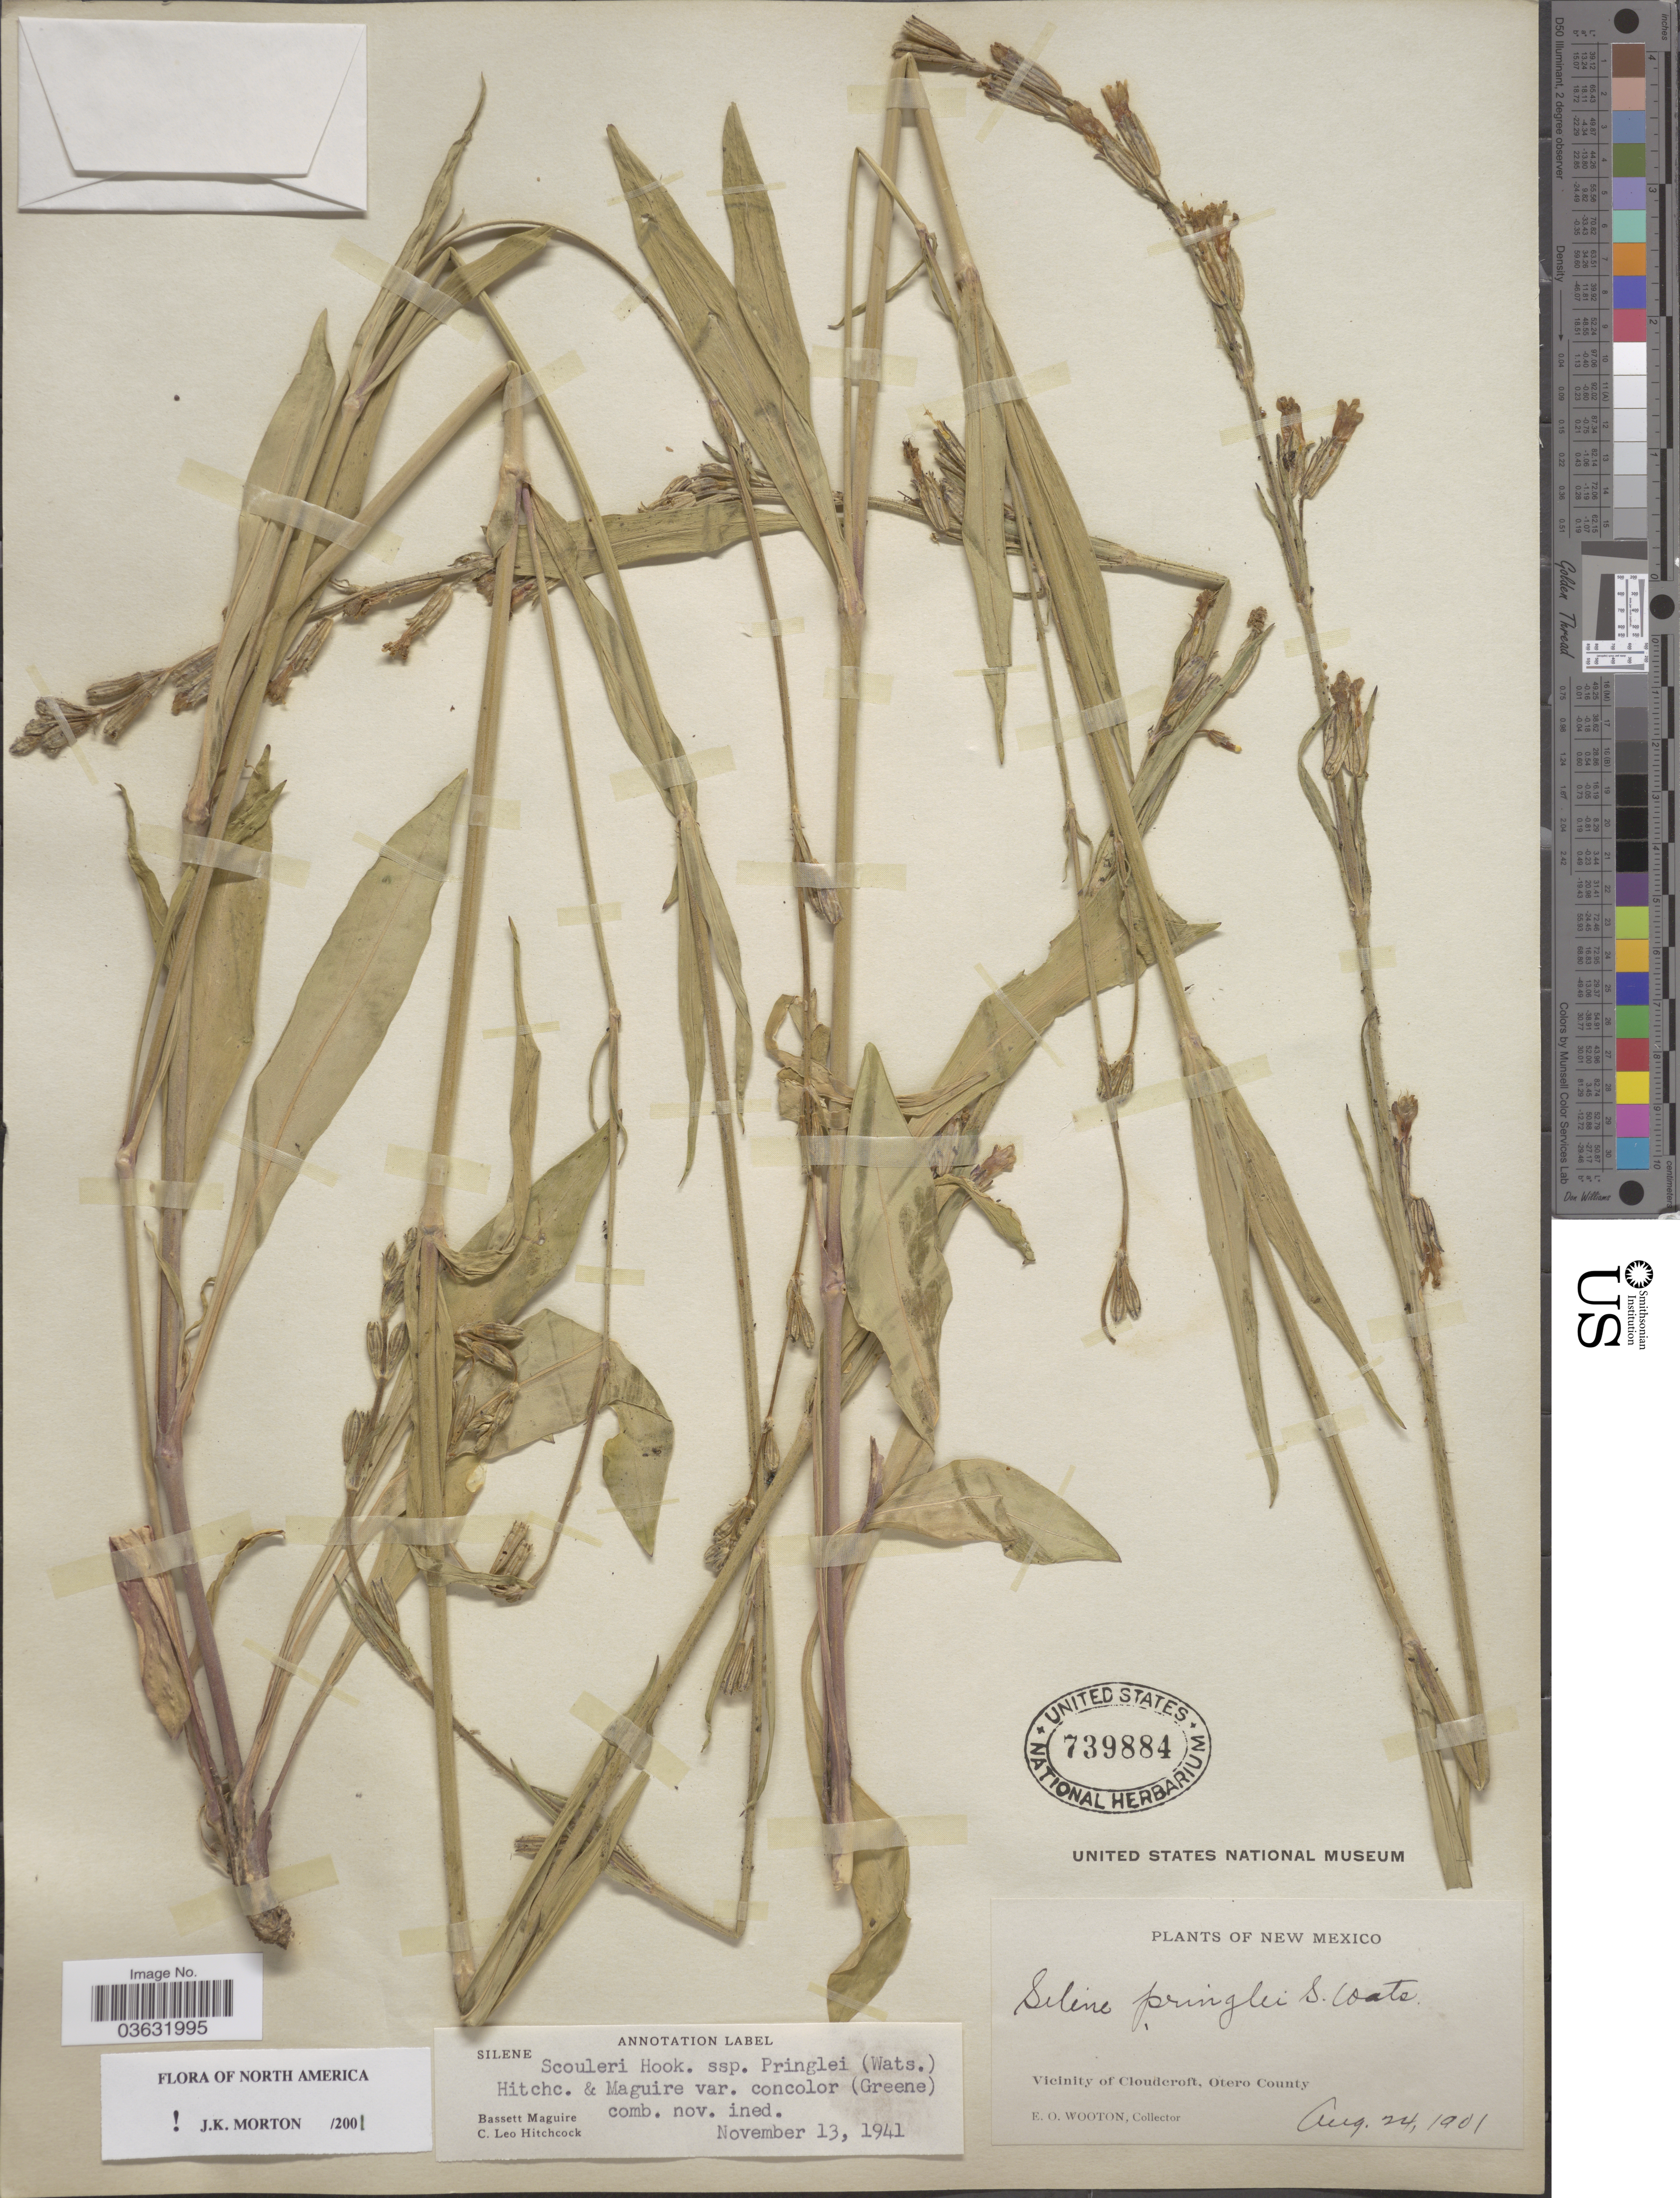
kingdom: Plantae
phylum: Tracheophyta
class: Magnoliopsida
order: Caryophyllales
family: Caryophyllaceae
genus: Silene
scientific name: Silene scouleri var. concolor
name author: (Greene) C.L. Hitchc. & Maguire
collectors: E. O. Wooton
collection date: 1901-08-24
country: United States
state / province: New Mexico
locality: Vicinity of Cloudcroft, Otero County.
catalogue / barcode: US 739884